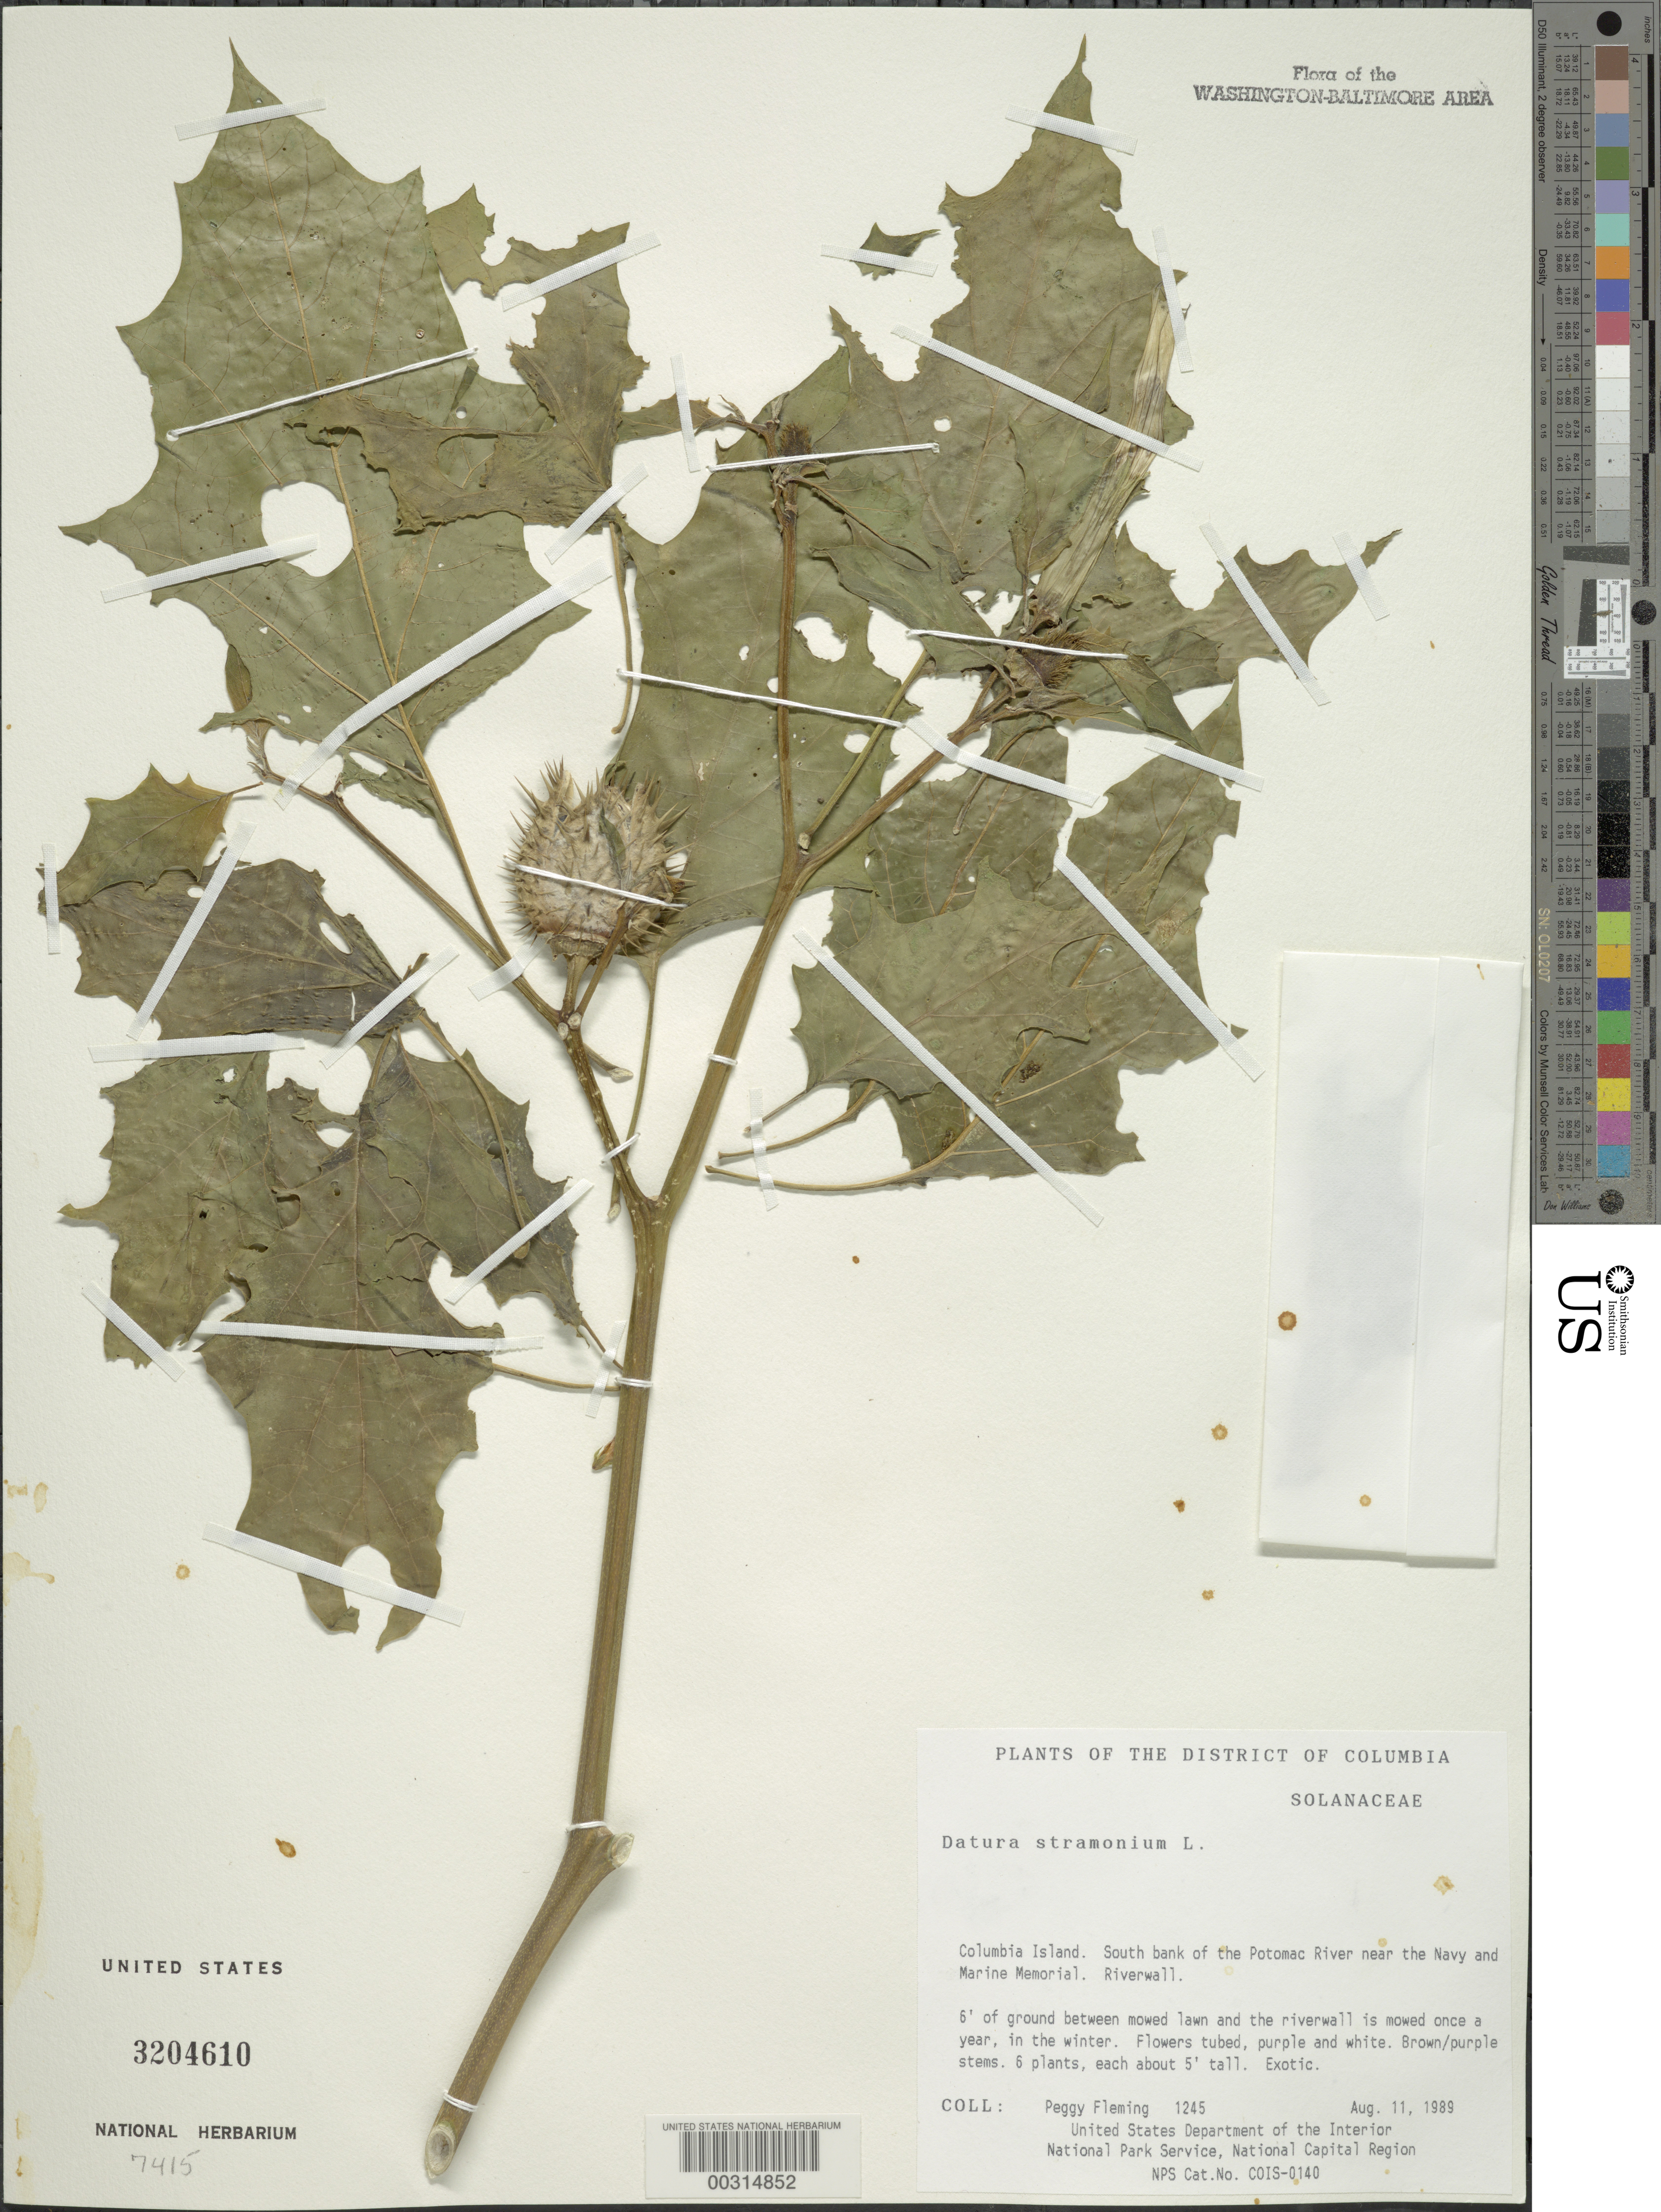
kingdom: Plantae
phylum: Tracheophyta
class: Magnoliopsida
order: Solanales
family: Solanaceae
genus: Datura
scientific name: Datura stramonium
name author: L.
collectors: P. Fleming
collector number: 1245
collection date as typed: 11 Aug 1989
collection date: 1989-08-11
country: United States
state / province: District of Columbia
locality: Columbia Island, S bank of Potomac River, near Navy and Marine Memorial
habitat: Between mowed lawn and riverwall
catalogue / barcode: US 3204610